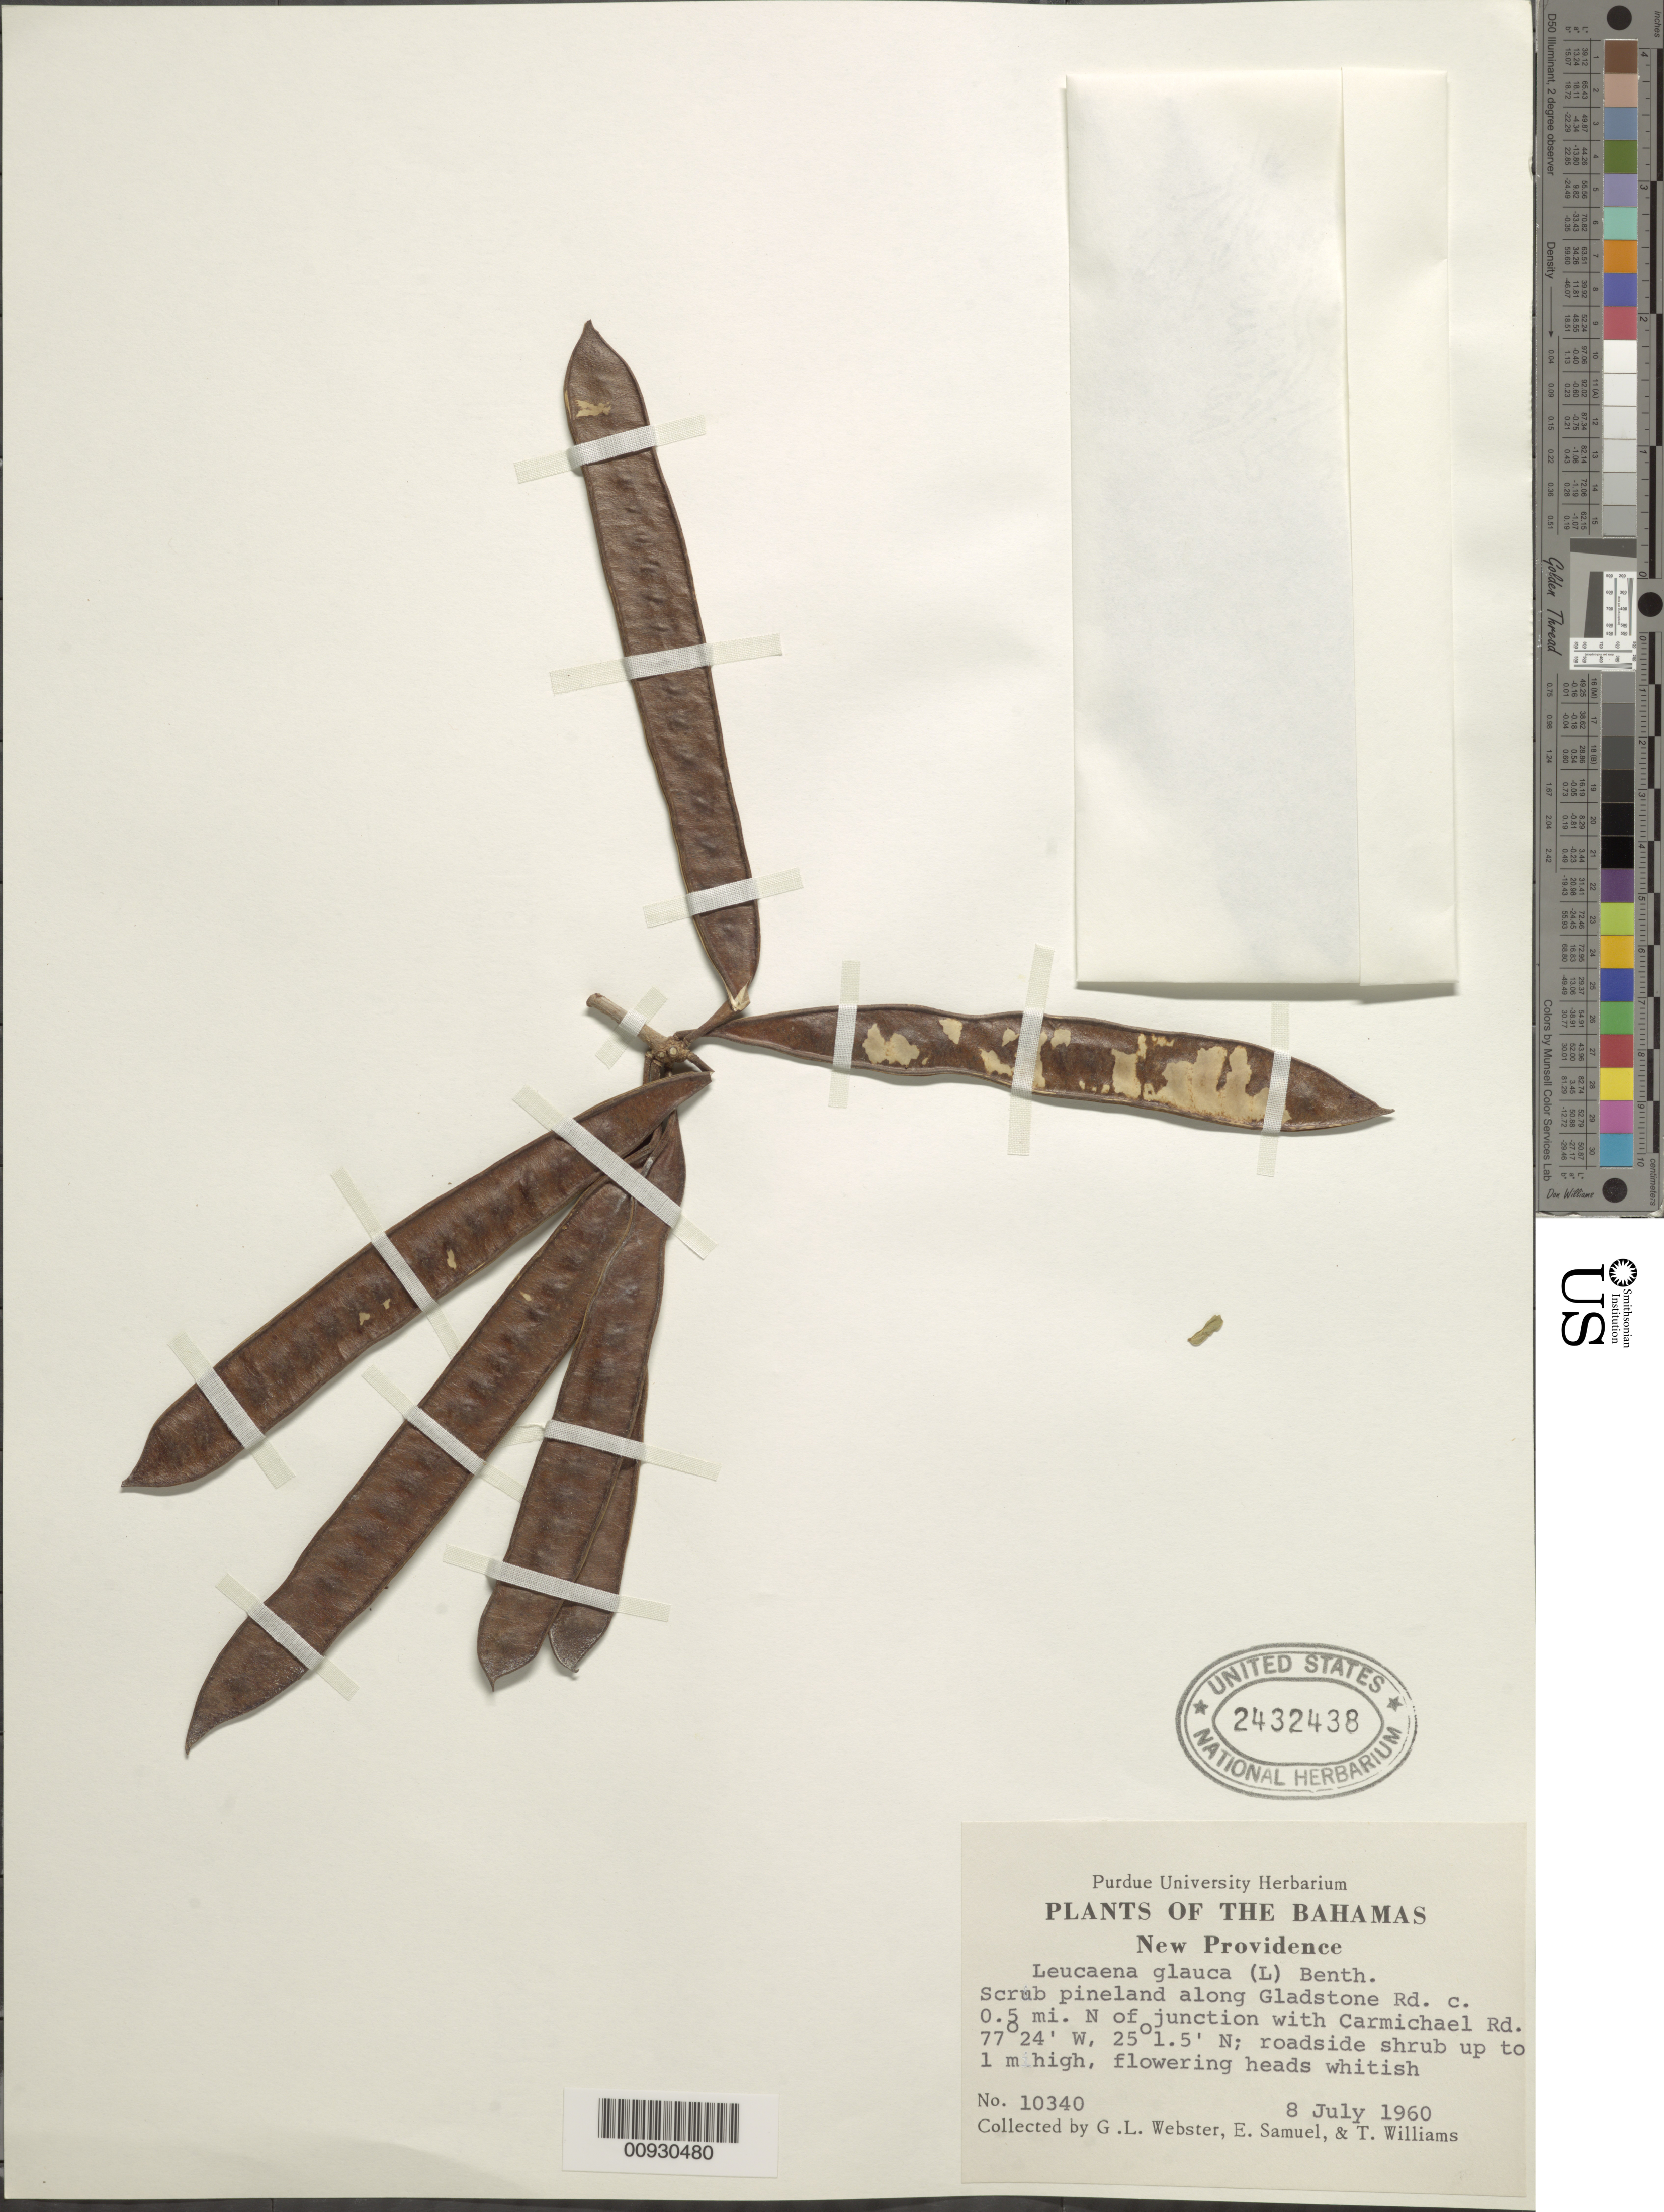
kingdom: Plantae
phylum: Tracheophyta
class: Magnoliopsida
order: Fabales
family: Fabaceae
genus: Leucaena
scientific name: Leucaena leucocephala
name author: (Lam.) de Wit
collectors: G. L. Webster, E. Samuels & T. Williams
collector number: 10340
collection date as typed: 08 Jul 1960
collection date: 1960-07-08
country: Bahamas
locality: scrub pine-land along Gladstone Rd. c. 0.5 mi. N. of junction with Carmichale Rd. 77 degrees 24' W, 25 degrees 1.5' N;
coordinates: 0 N, 0 E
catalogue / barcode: US 2432438